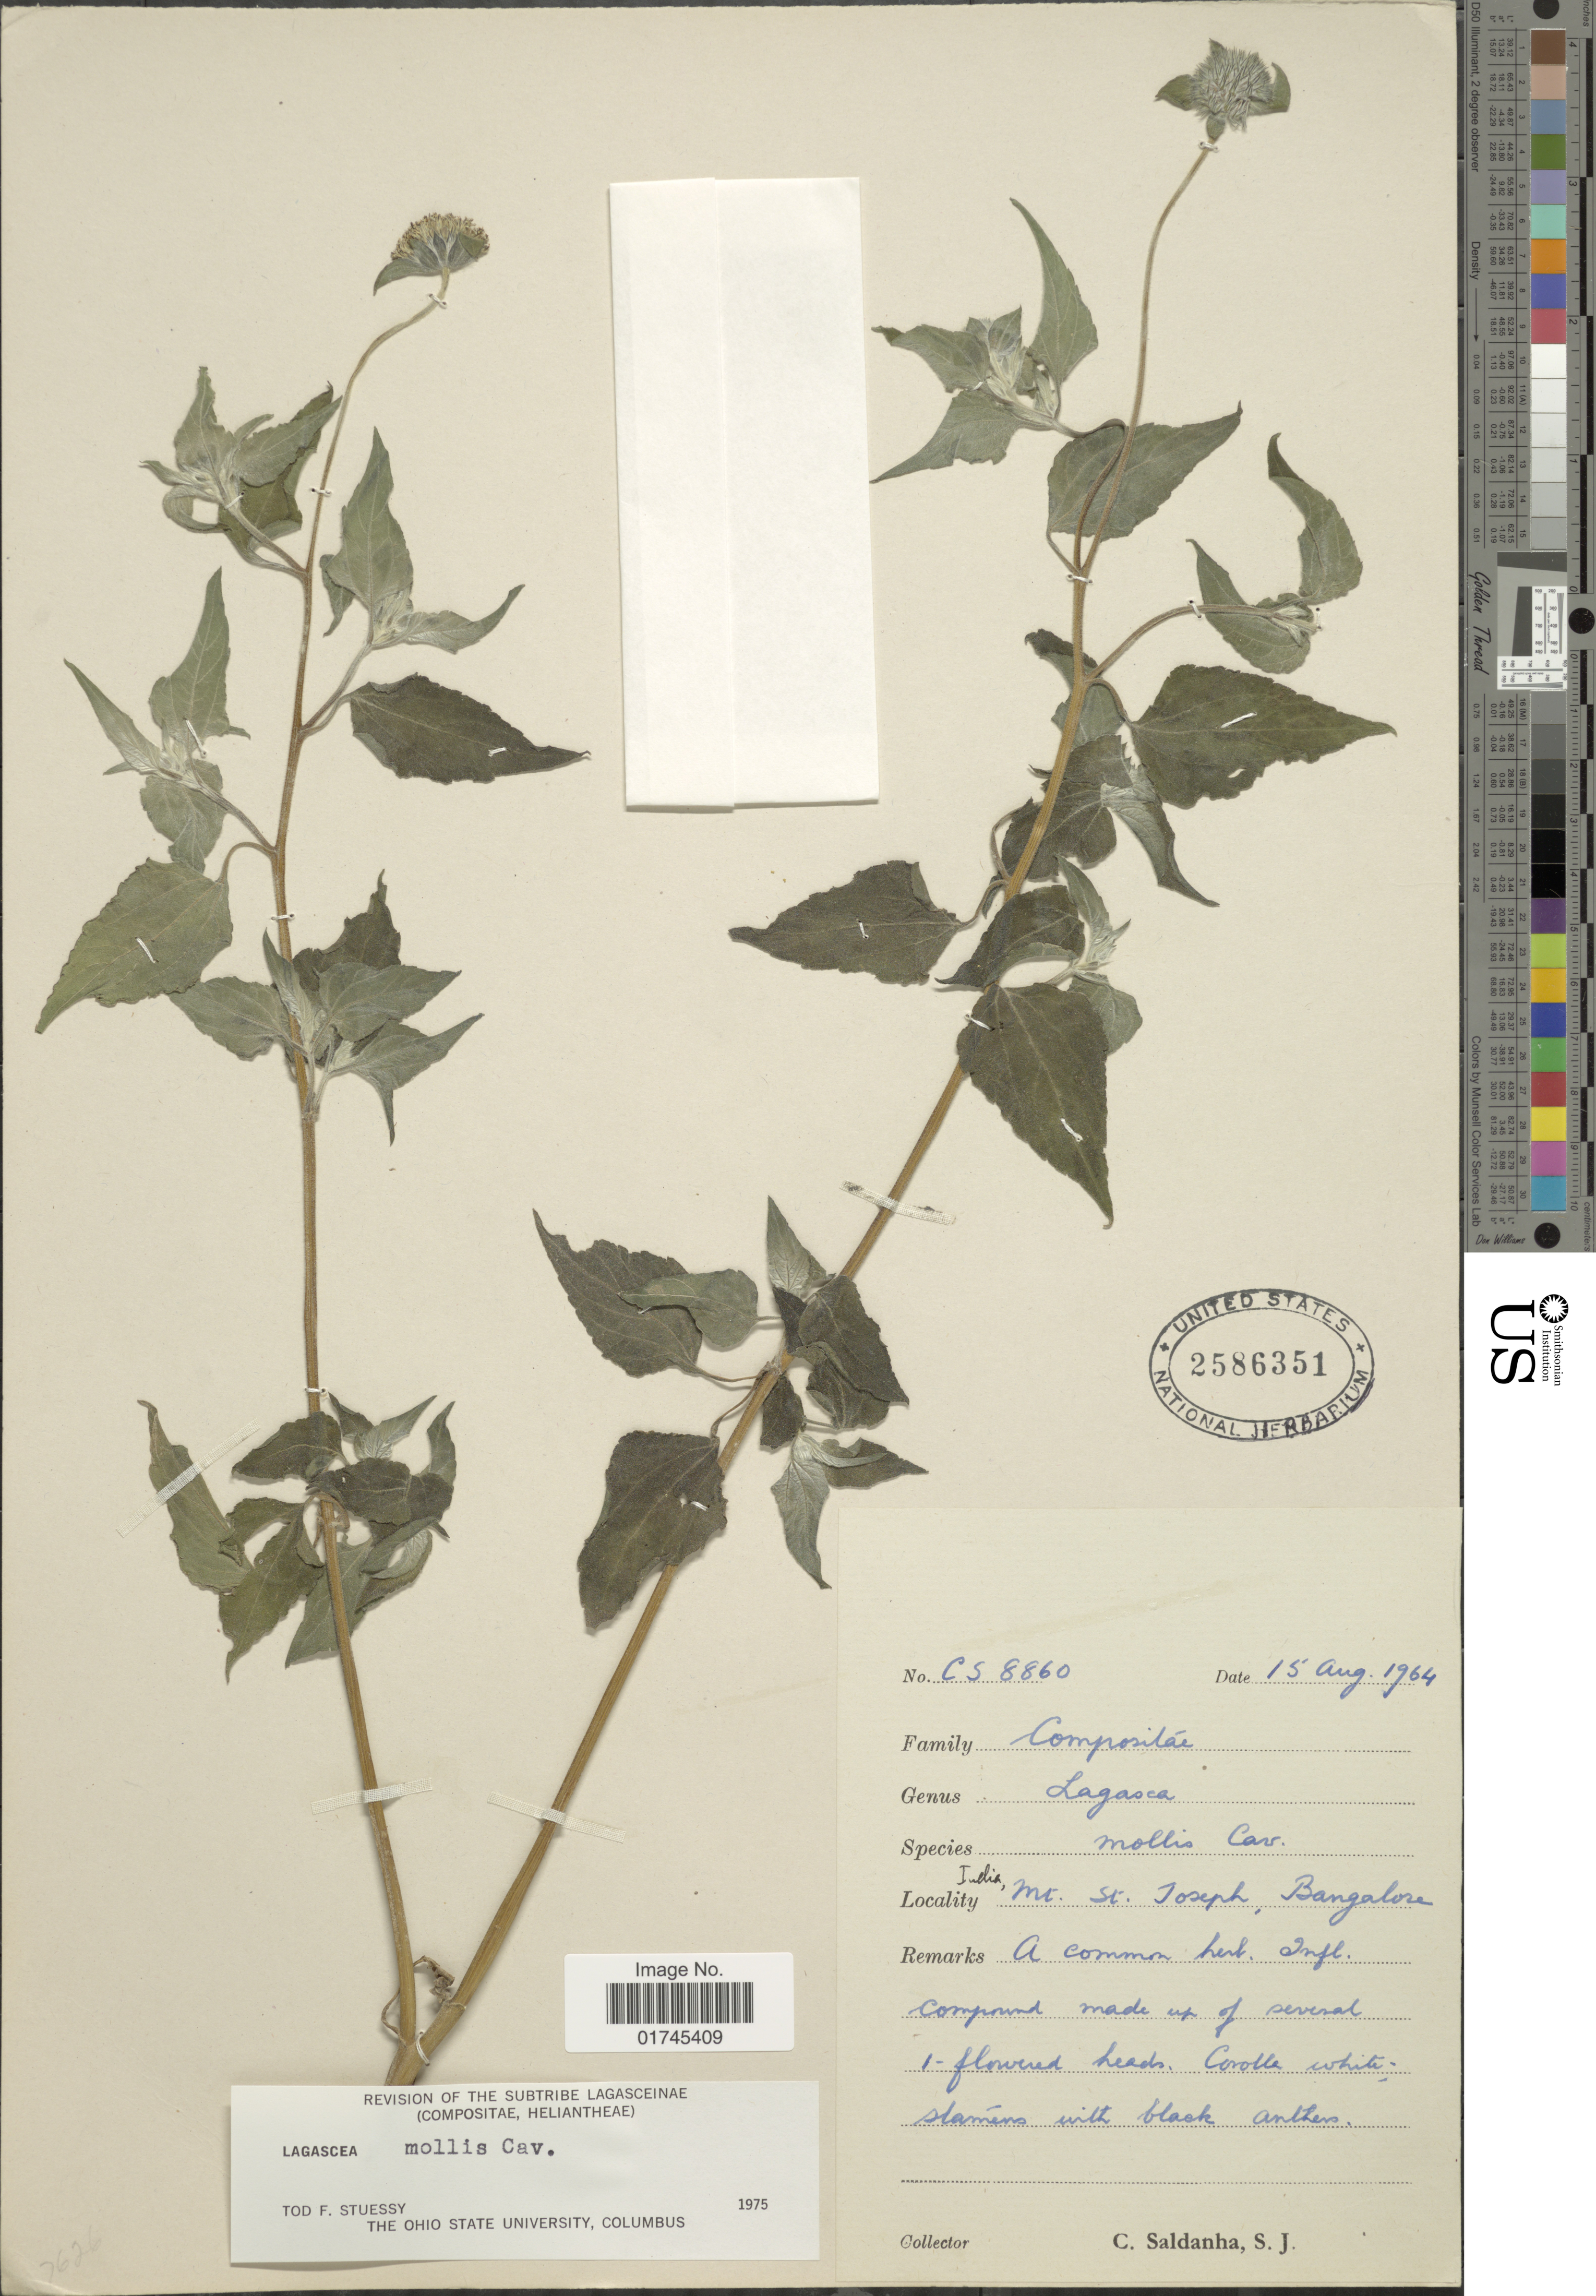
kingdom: Plantae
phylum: Tracheophyta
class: Magnoliopsida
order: Asterales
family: Asteraceae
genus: Lagascea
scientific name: Lagascea mollis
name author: Cav.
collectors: C. Saldanha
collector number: CS 8860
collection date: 1964-08-15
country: India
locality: Mt. St. Joseph, Bangalore.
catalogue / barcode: US 2586351